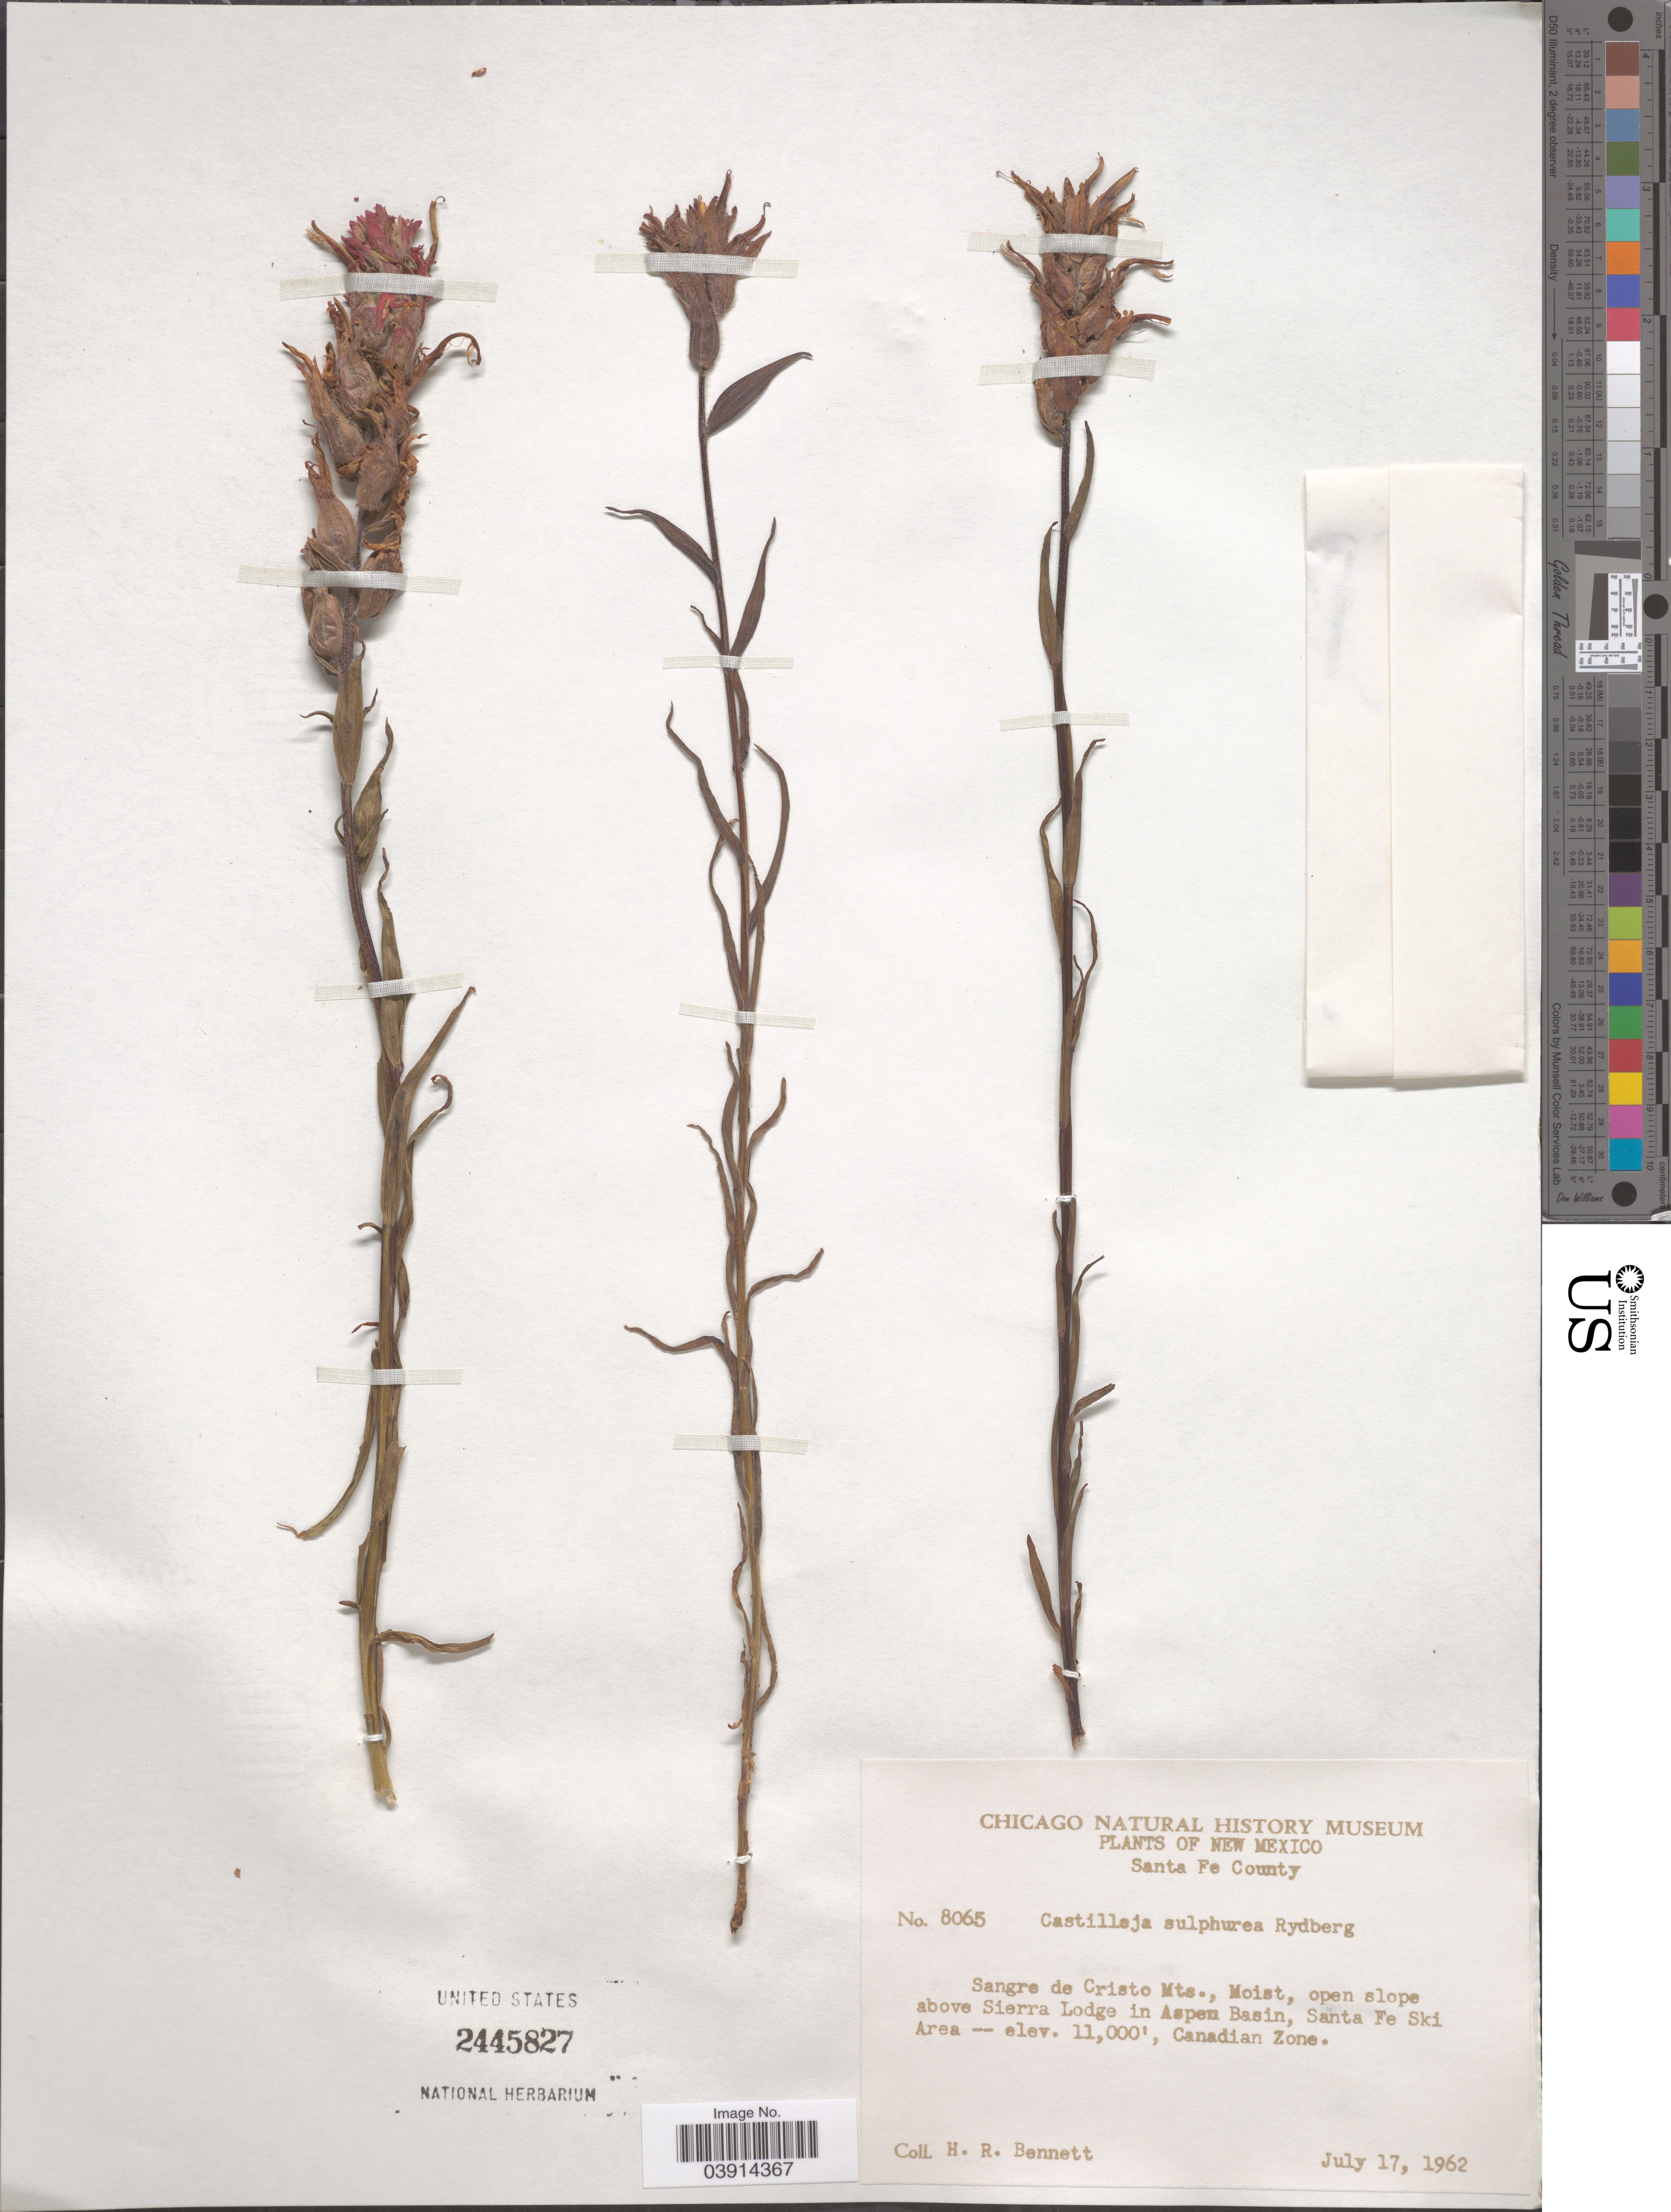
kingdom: Plantae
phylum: Tracheophyta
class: Magnoliopsida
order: Lamiales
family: Orobanchaceae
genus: Castilleja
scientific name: Castilleja sulphurea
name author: Rydb.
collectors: H. R. Bennett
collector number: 8065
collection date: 1962-07-17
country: United States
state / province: New Mexico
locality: Santa Fe County. Sangre de Cristo Mts., open slope above Sierra Lodge in Aspen Basin, Santa Fe Ski Area, Canadian Zone.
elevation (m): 3353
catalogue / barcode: US 2445827